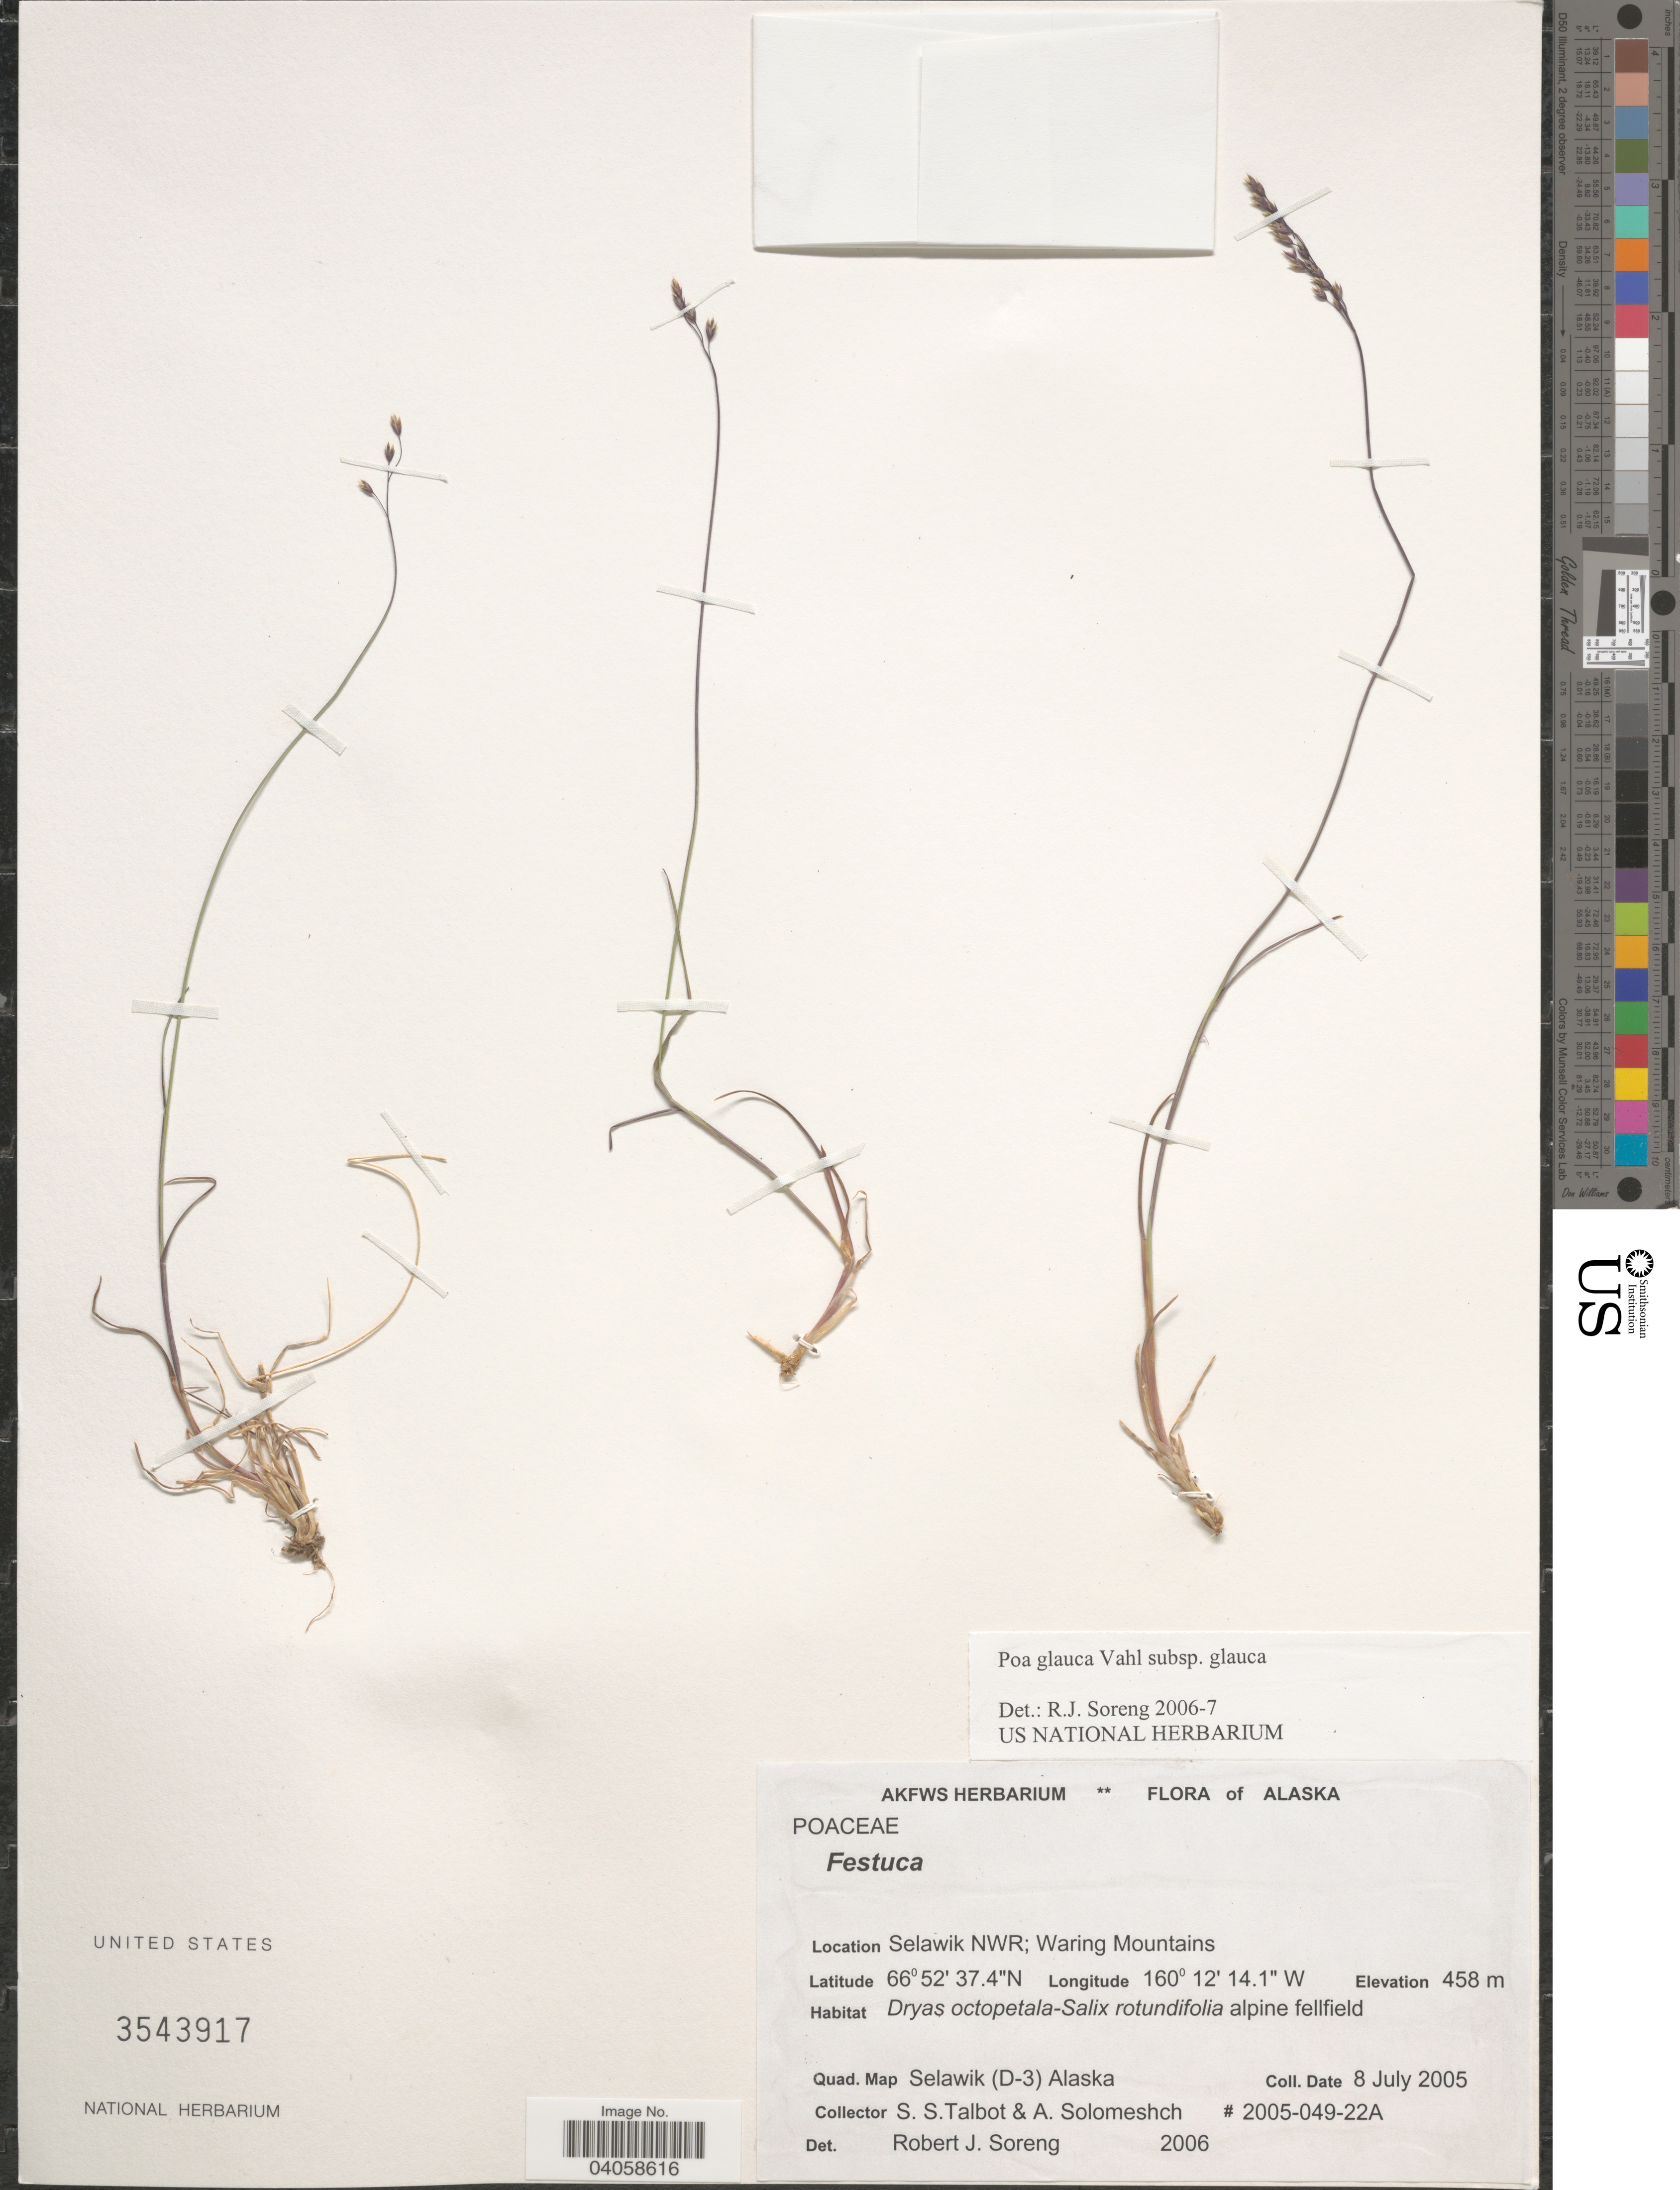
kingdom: Plantae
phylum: Tracheophyta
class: Liliopsida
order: Poales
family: Poaceae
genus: Poa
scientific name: Poa glauca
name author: Vahl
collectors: S. S. Talbot & A. Solomeshch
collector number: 2005-049-22A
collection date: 2005-07-08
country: United States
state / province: Alaska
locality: Selawik NWR; Waring Mountains. Quad. Map Selawik (D-3).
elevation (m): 458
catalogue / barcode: US 3543917